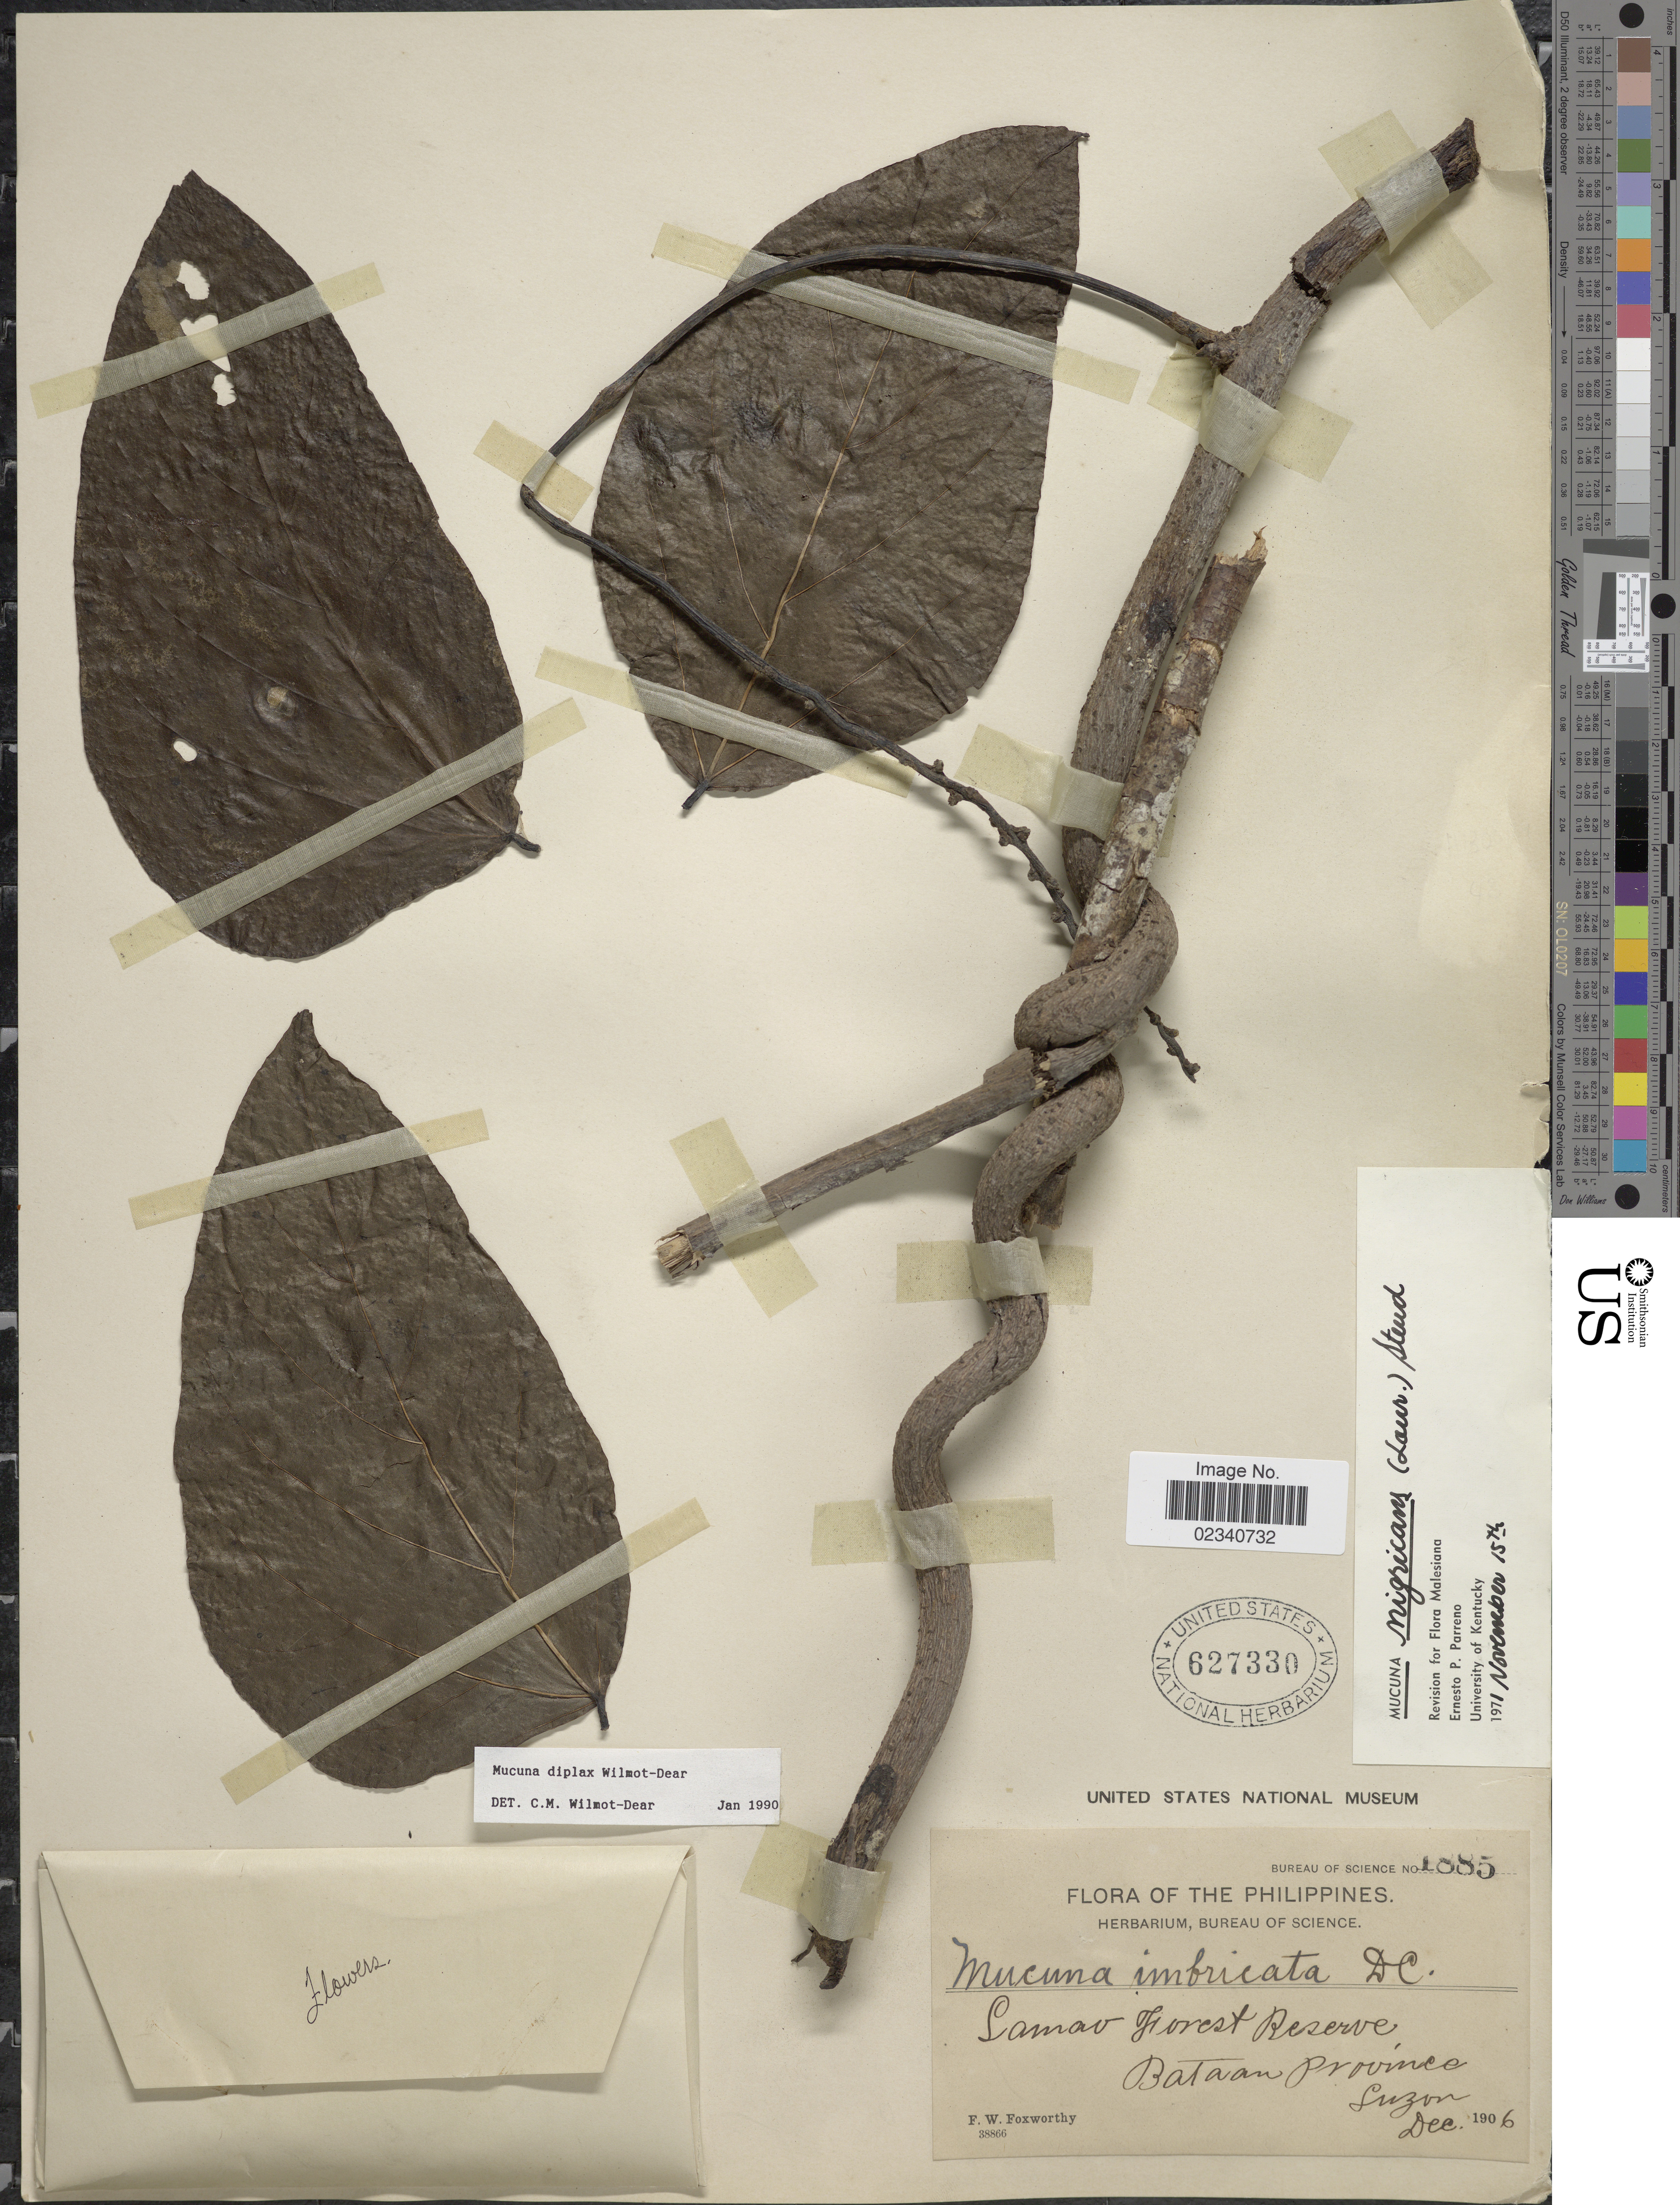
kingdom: Plantae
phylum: Tracheophyta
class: Magnoliopsida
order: Fabales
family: Fabaceae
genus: Mucuna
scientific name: Mucuna diplex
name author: Wilmot-Dear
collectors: F. W. Foxworthy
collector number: Bureau of Science 1885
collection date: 1906-12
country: Philippines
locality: Lamao Forest Reserve, Bataan Province. Luzon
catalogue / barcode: US 627330